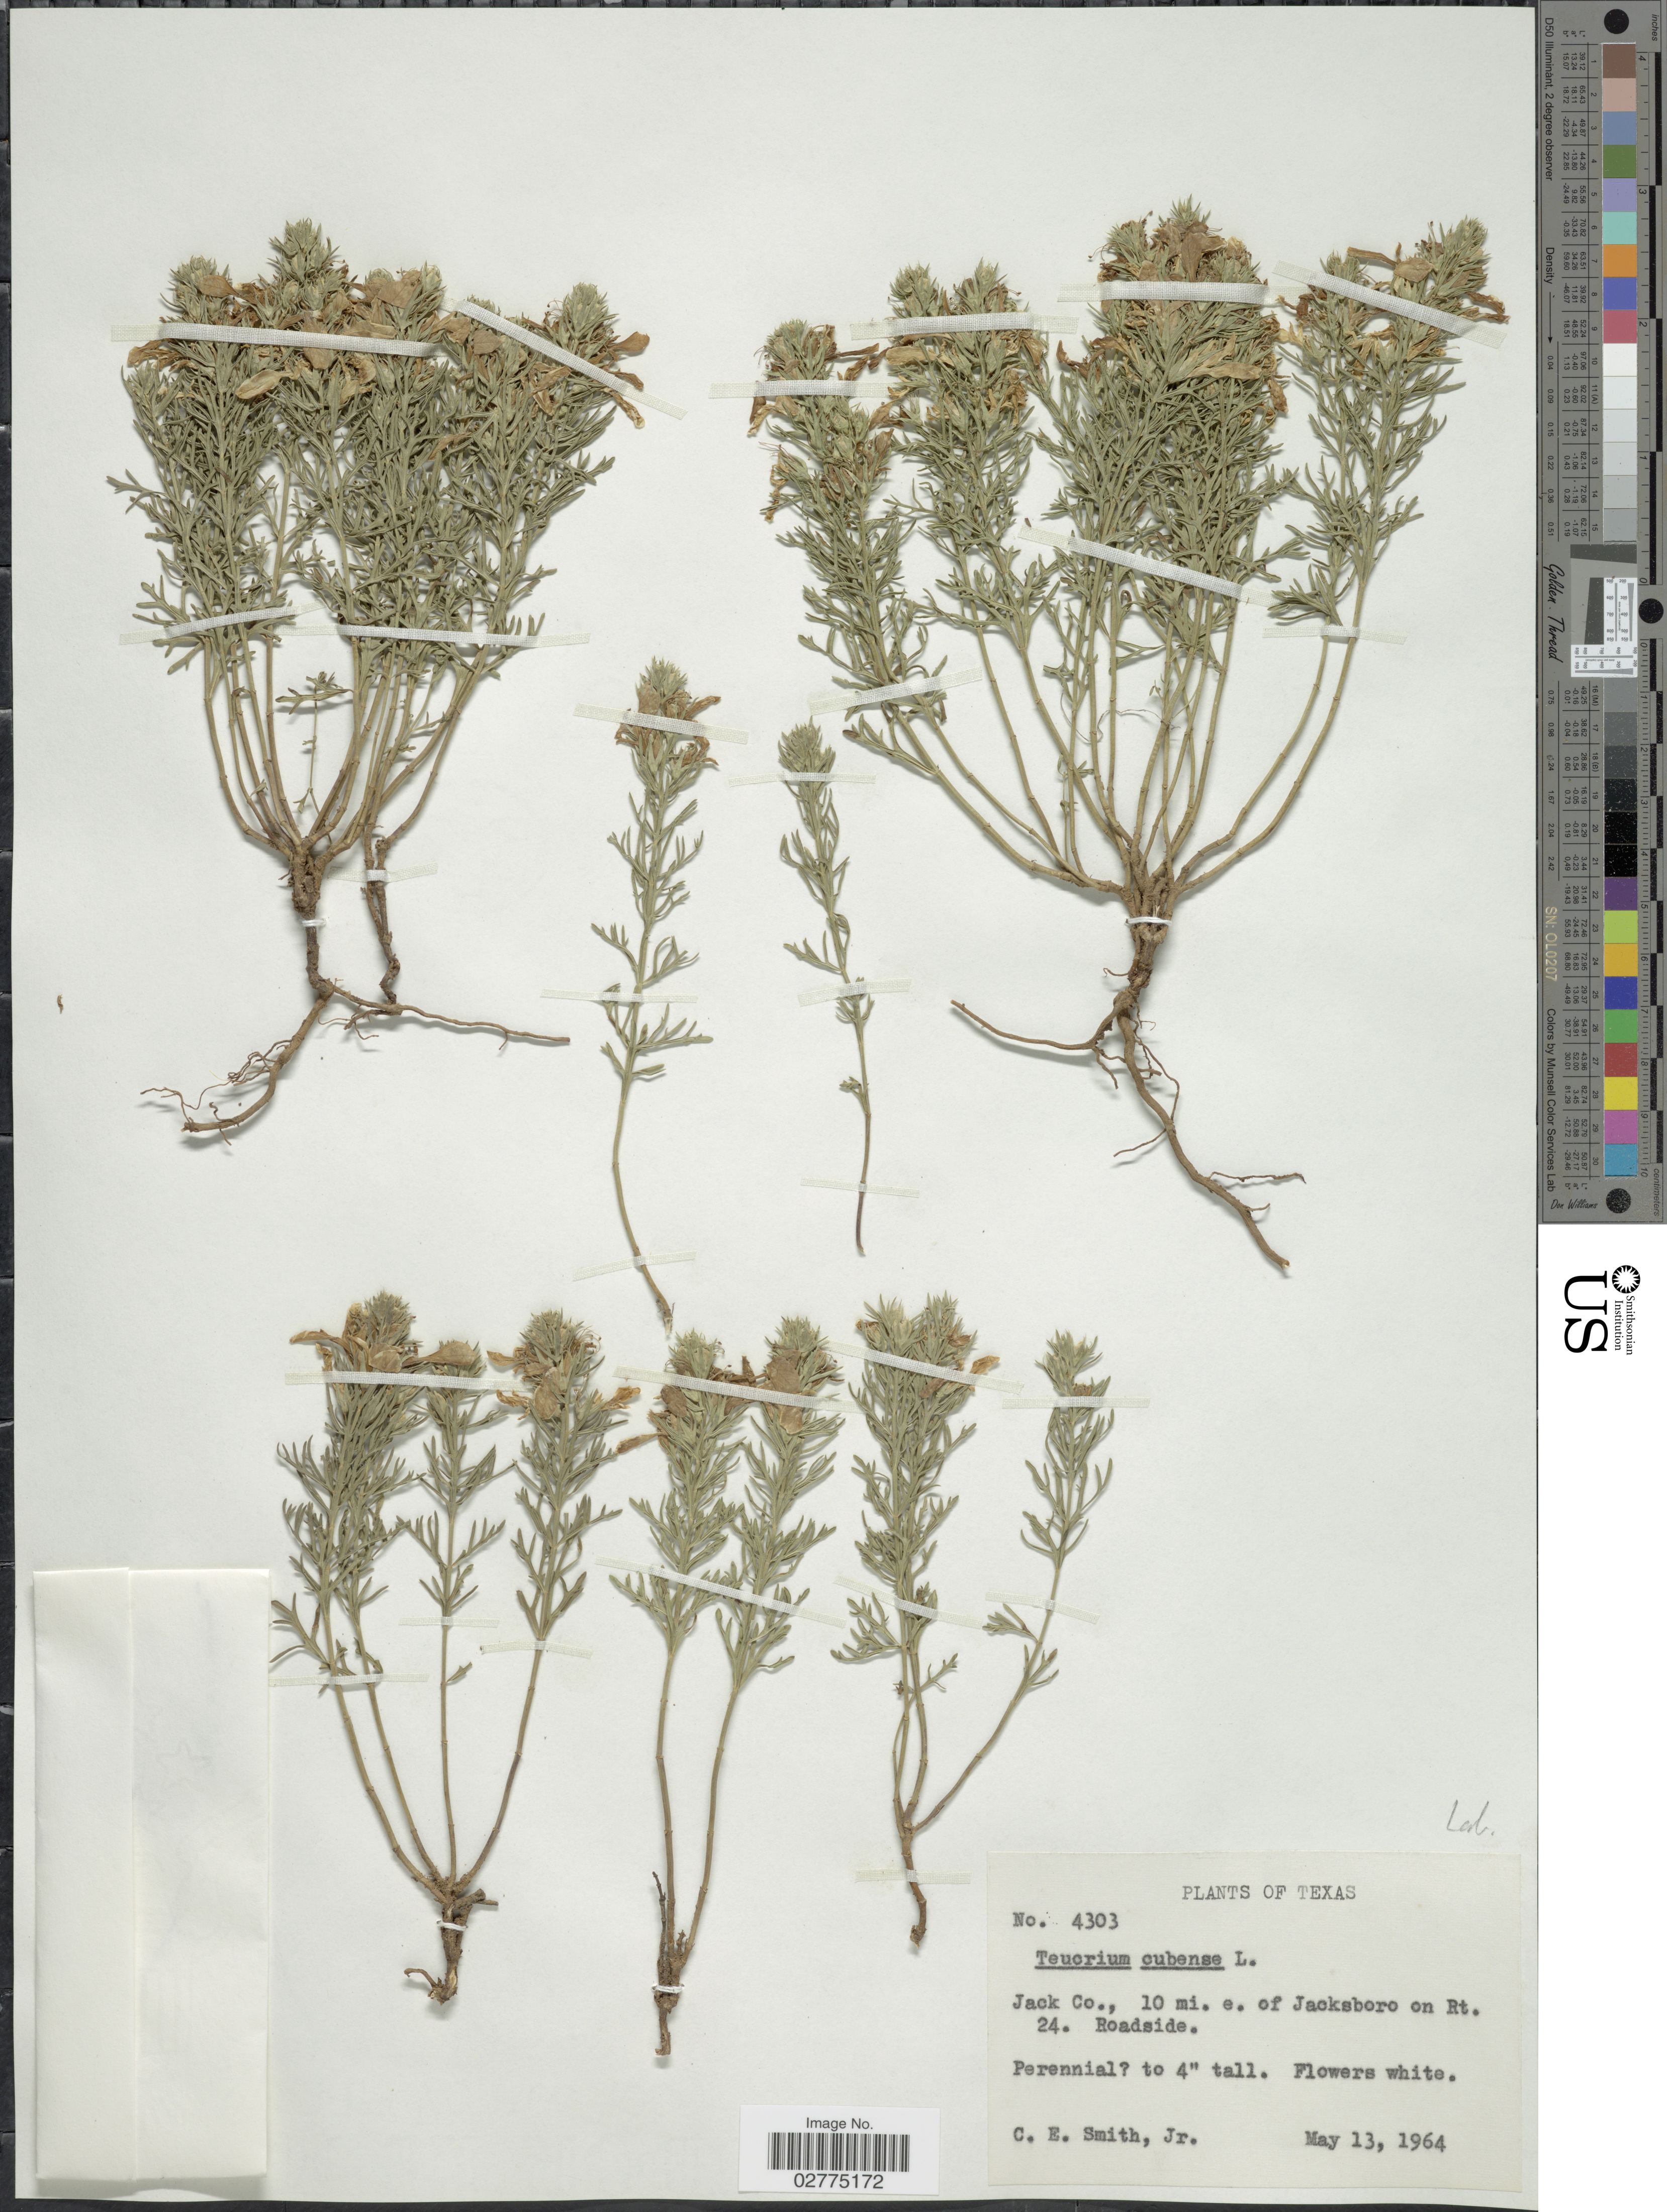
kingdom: Plantae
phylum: Tracheophyta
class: Magnoliopsida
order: Lamiales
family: Lamiaceae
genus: Teucrium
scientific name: Teucrium cubense subsp. chamaedrifolium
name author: Jacq.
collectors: C. E. Smith Jr.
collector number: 4303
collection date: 1964-05-13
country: United States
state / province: Texas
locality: Jack Co., 10 mi. e. of Jacksboro on Rt. 24, Roadside.